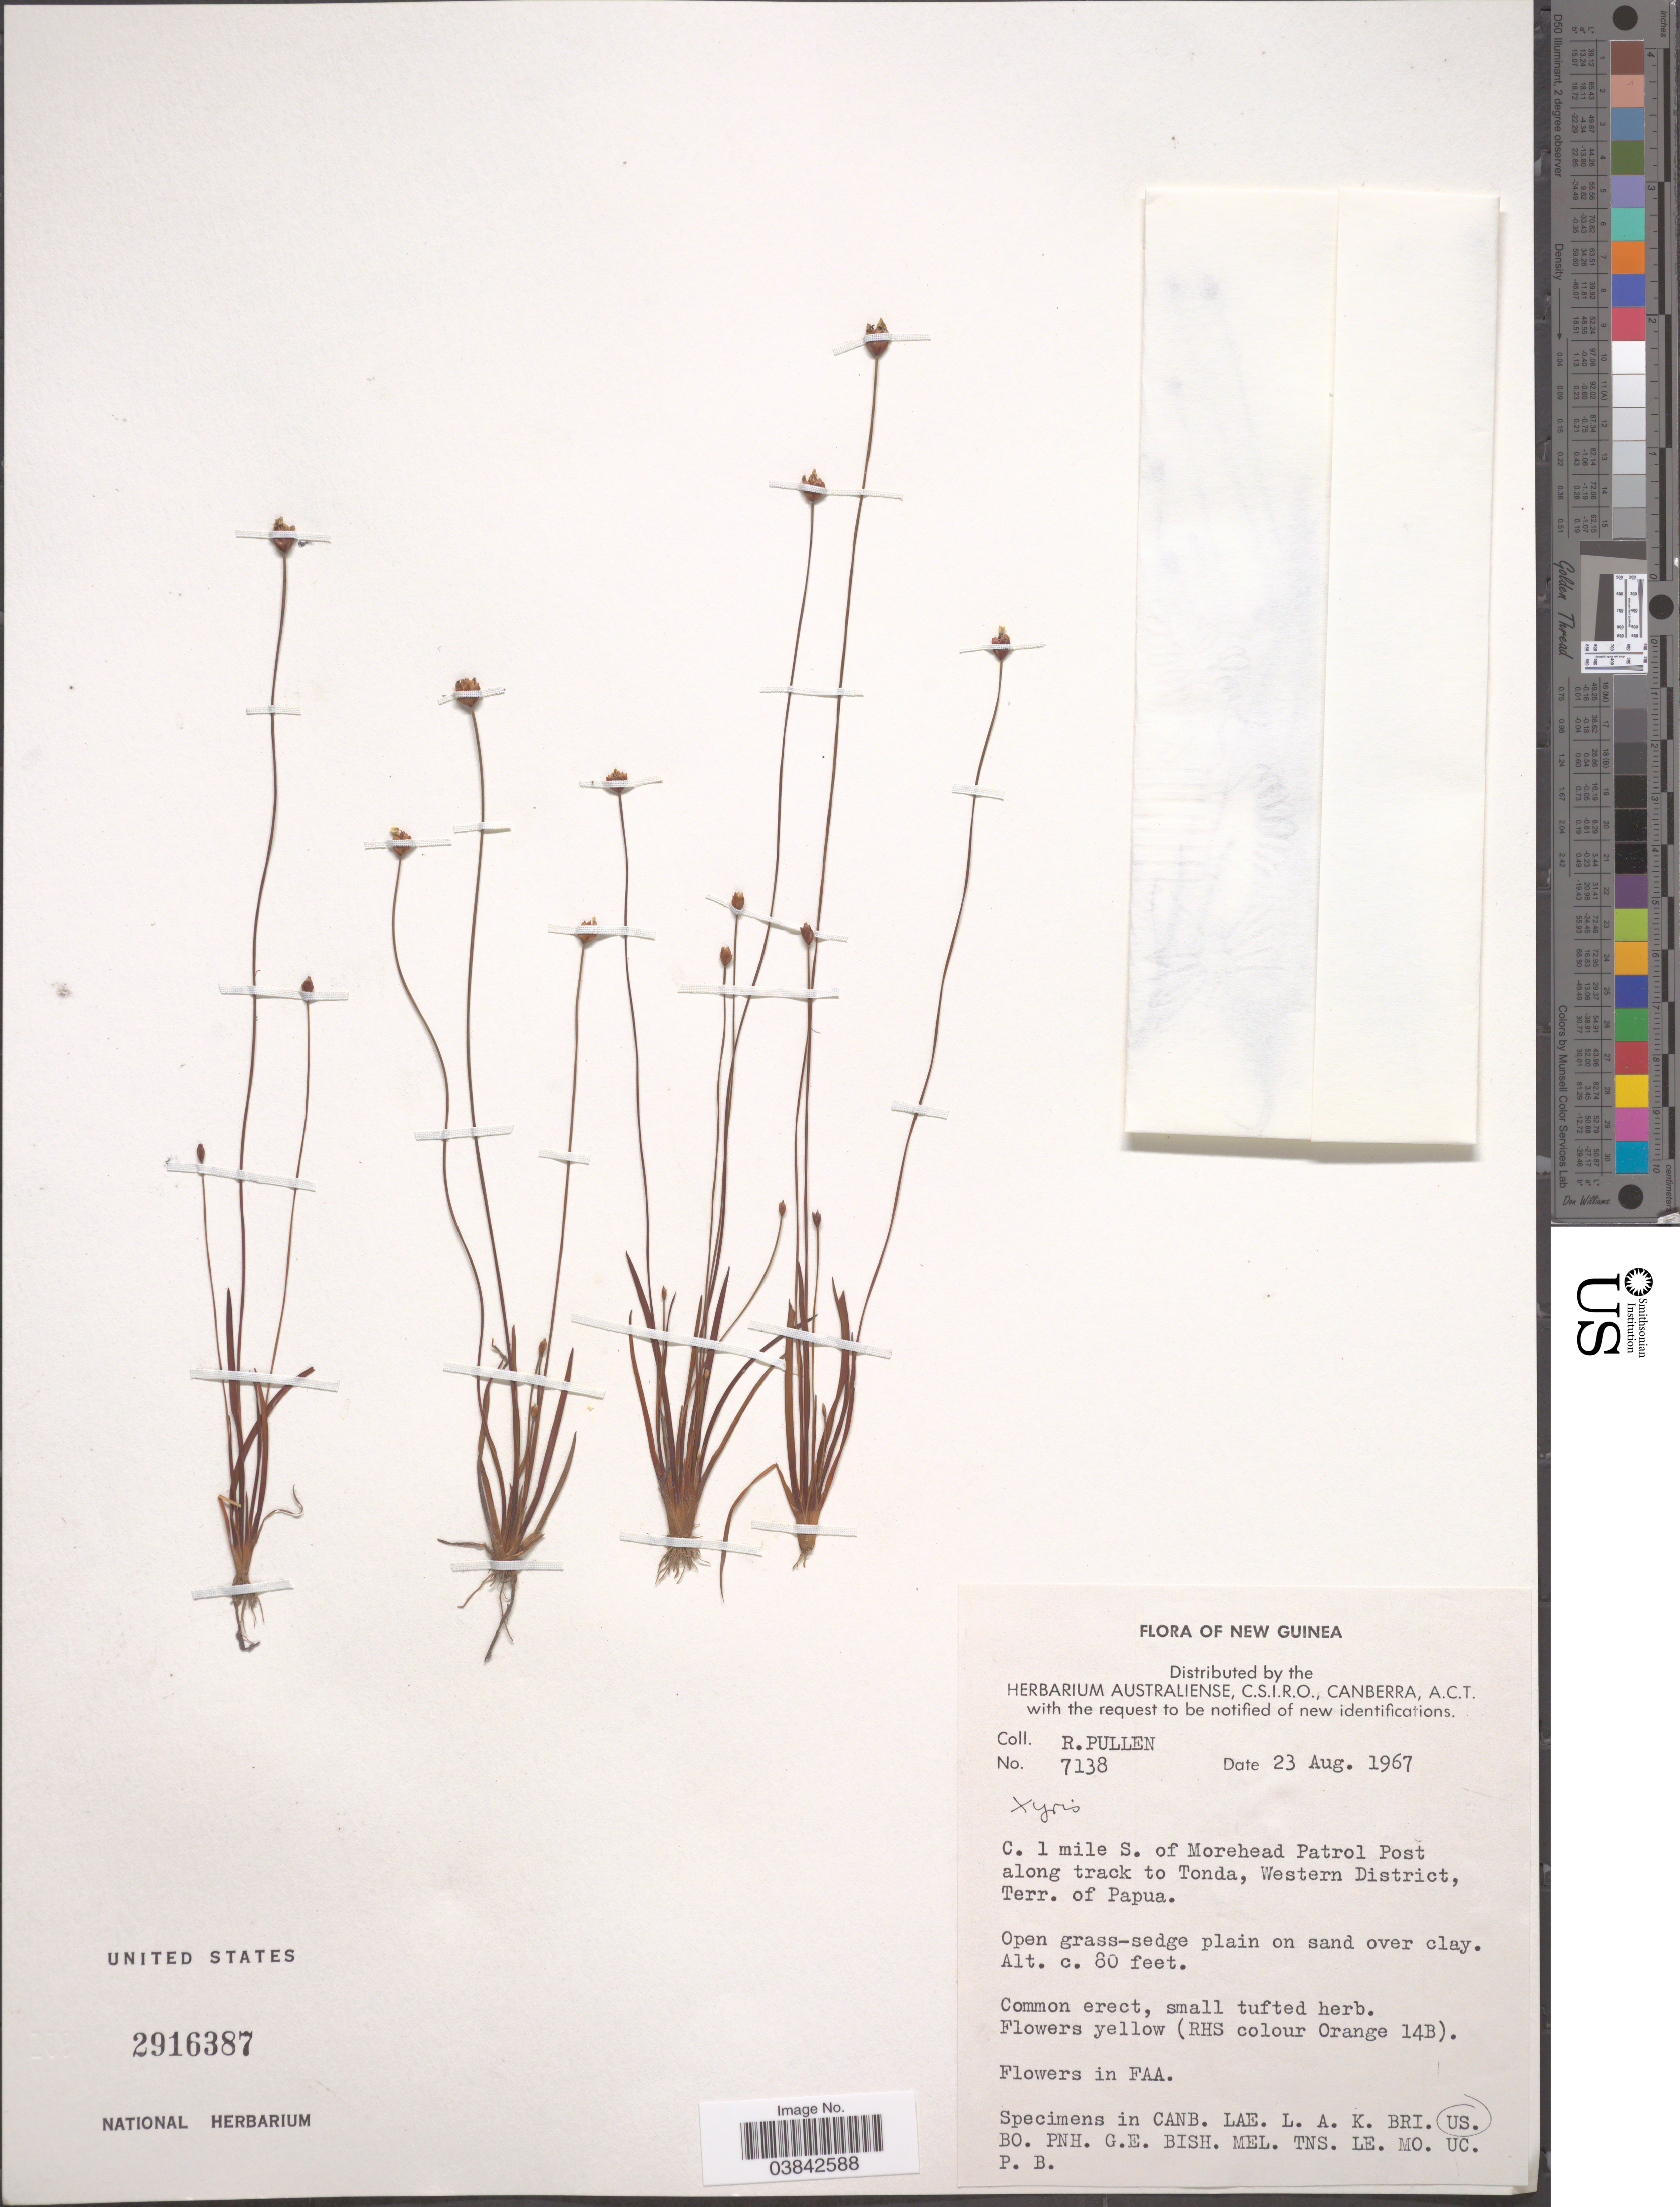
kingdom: Plantae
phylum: Tracheophyta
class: Liliopsida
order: Poales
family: Xyridaceae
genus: Xyris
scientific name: Xyris sp.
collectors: R. Pullen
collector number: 7138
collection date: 1967-08-23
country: Papua New Guinea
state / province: Manus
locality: New Guinea. C. 1 mile S. of Morehead Patrol Post along track to Tonda, Western District, Terr. of Papua.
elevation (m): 24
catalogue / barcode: US 2916387